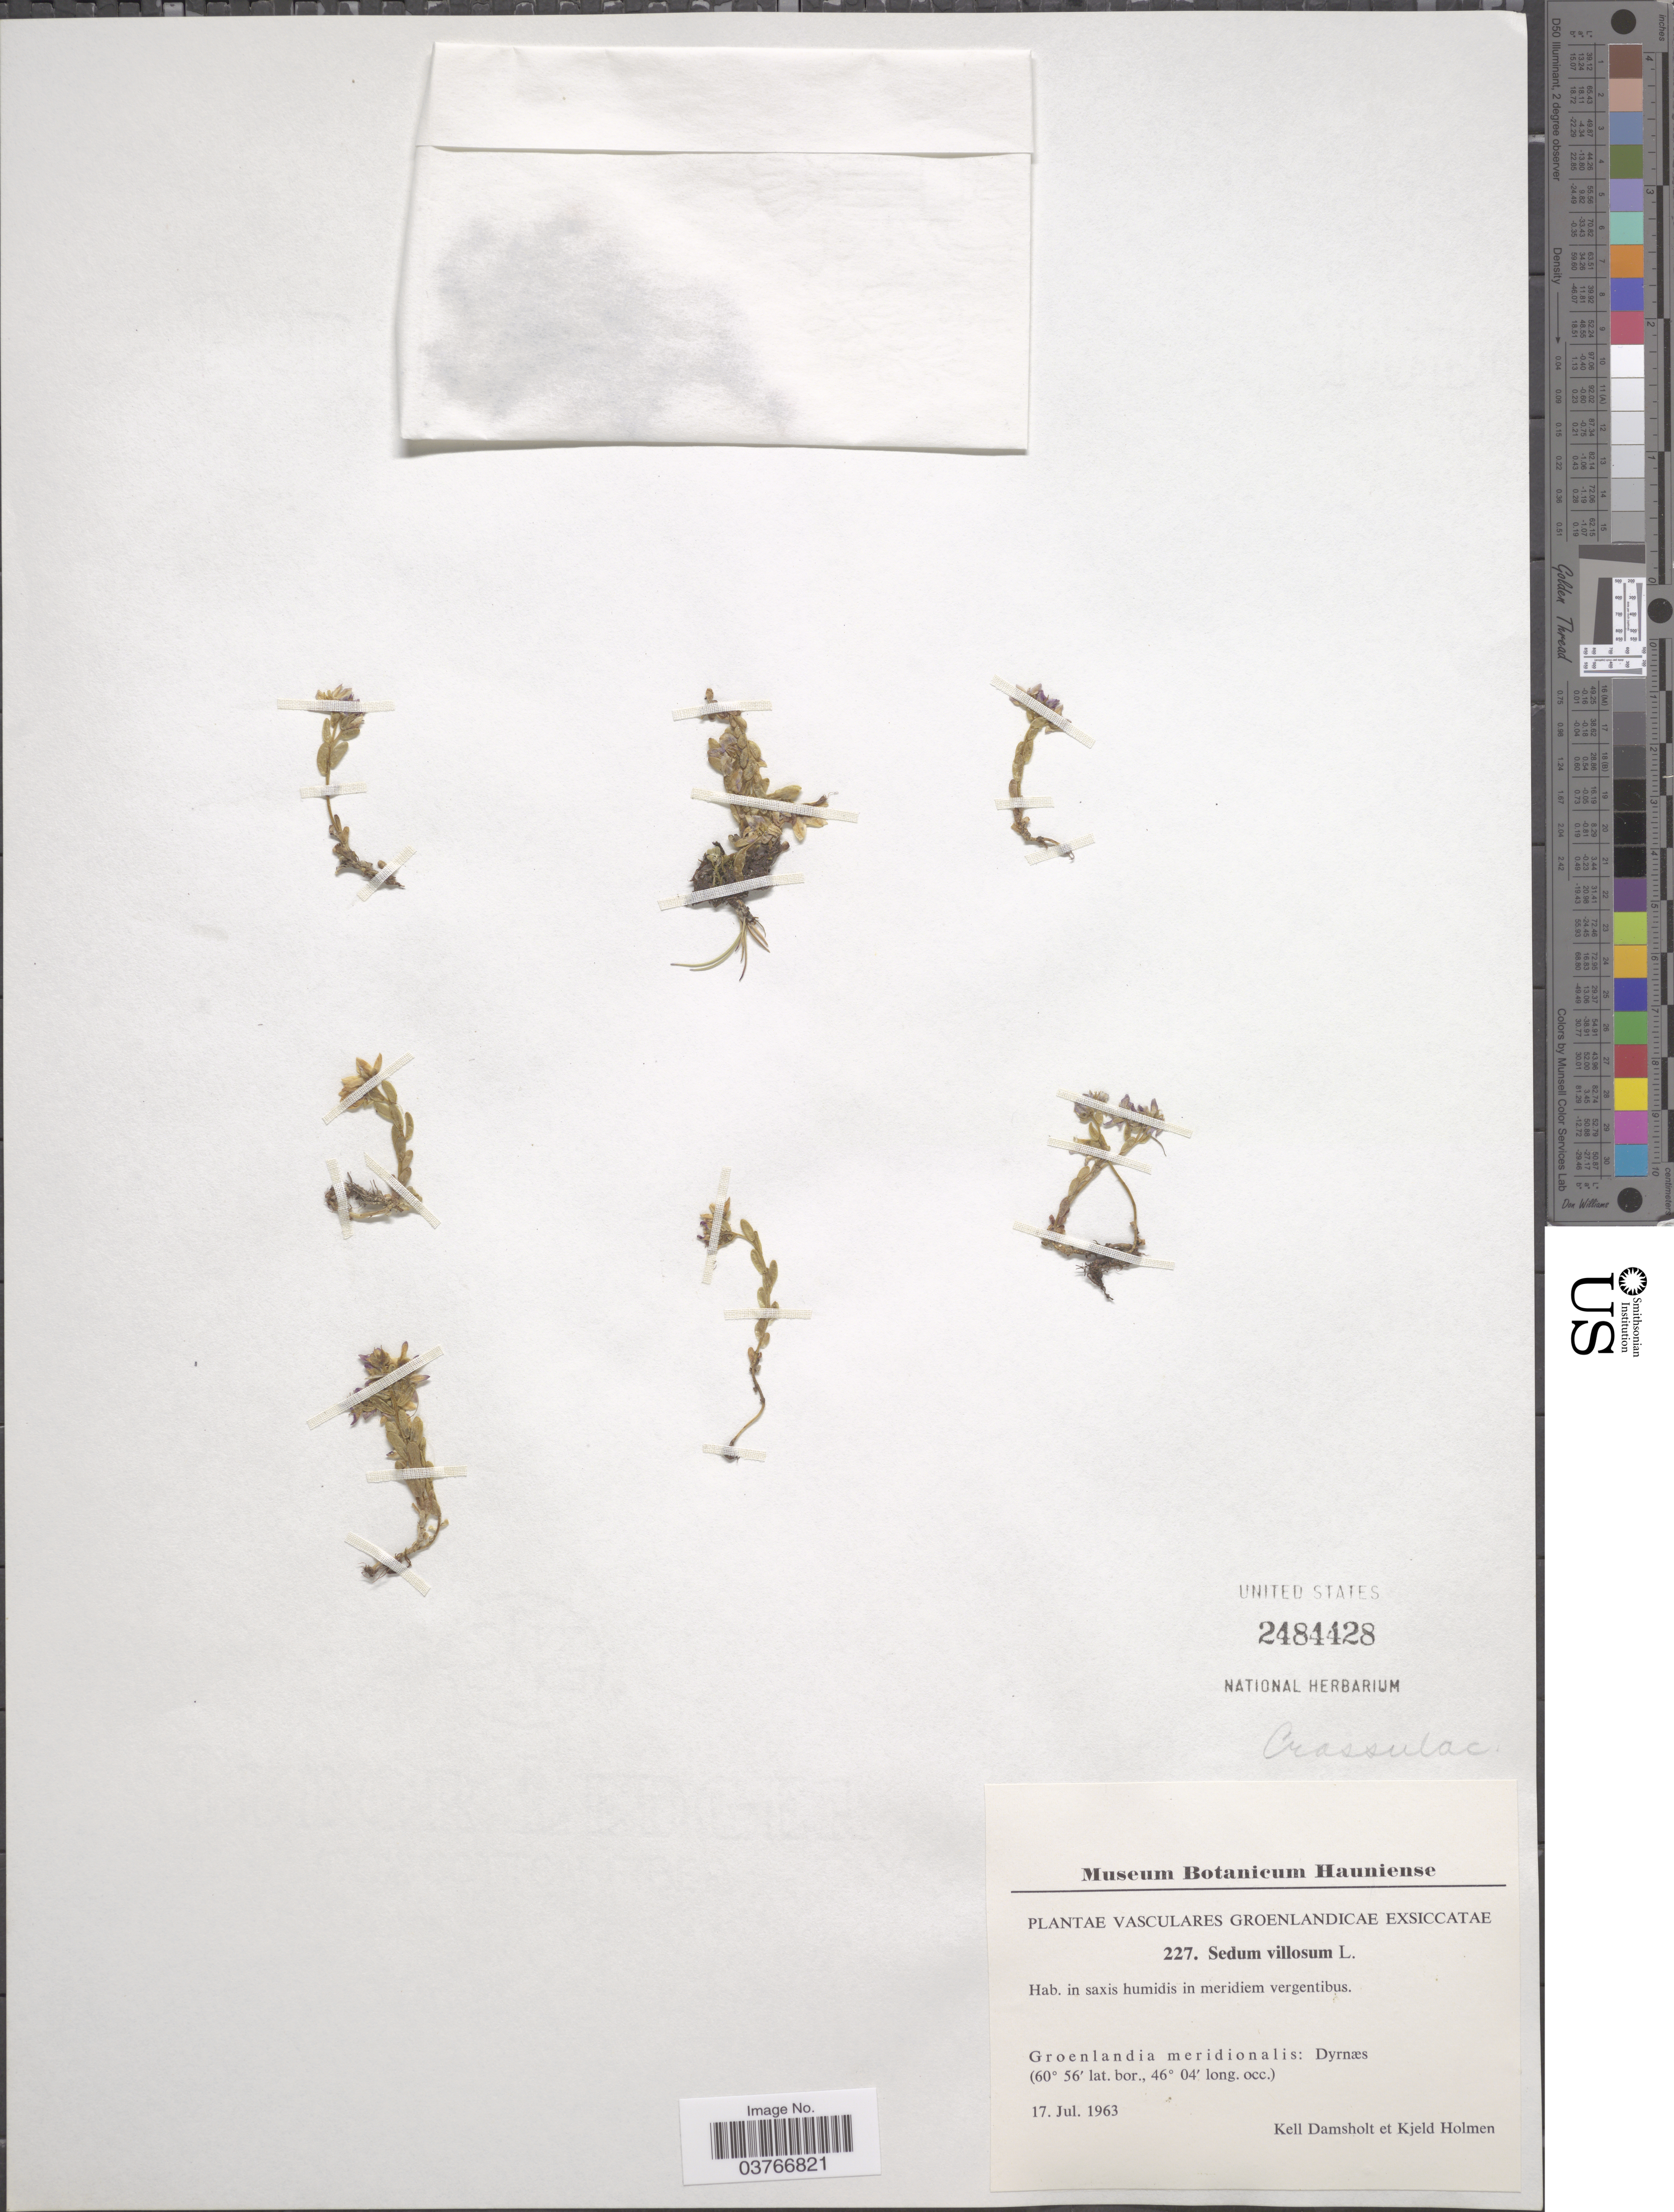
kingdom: Plantae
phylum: Tracheophyta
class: Magnoliopsida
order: Saxifragales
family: Crassulaceae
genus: Sedum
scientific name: Sedum villosum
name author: L.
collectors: K. Damsholt & K. Holmen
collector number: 227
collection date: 1963-07-17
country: Greenland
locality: Vasculares Groenlandicae. Groenlandia meridionalis: Dyrnæs.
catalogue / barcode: US 2484428